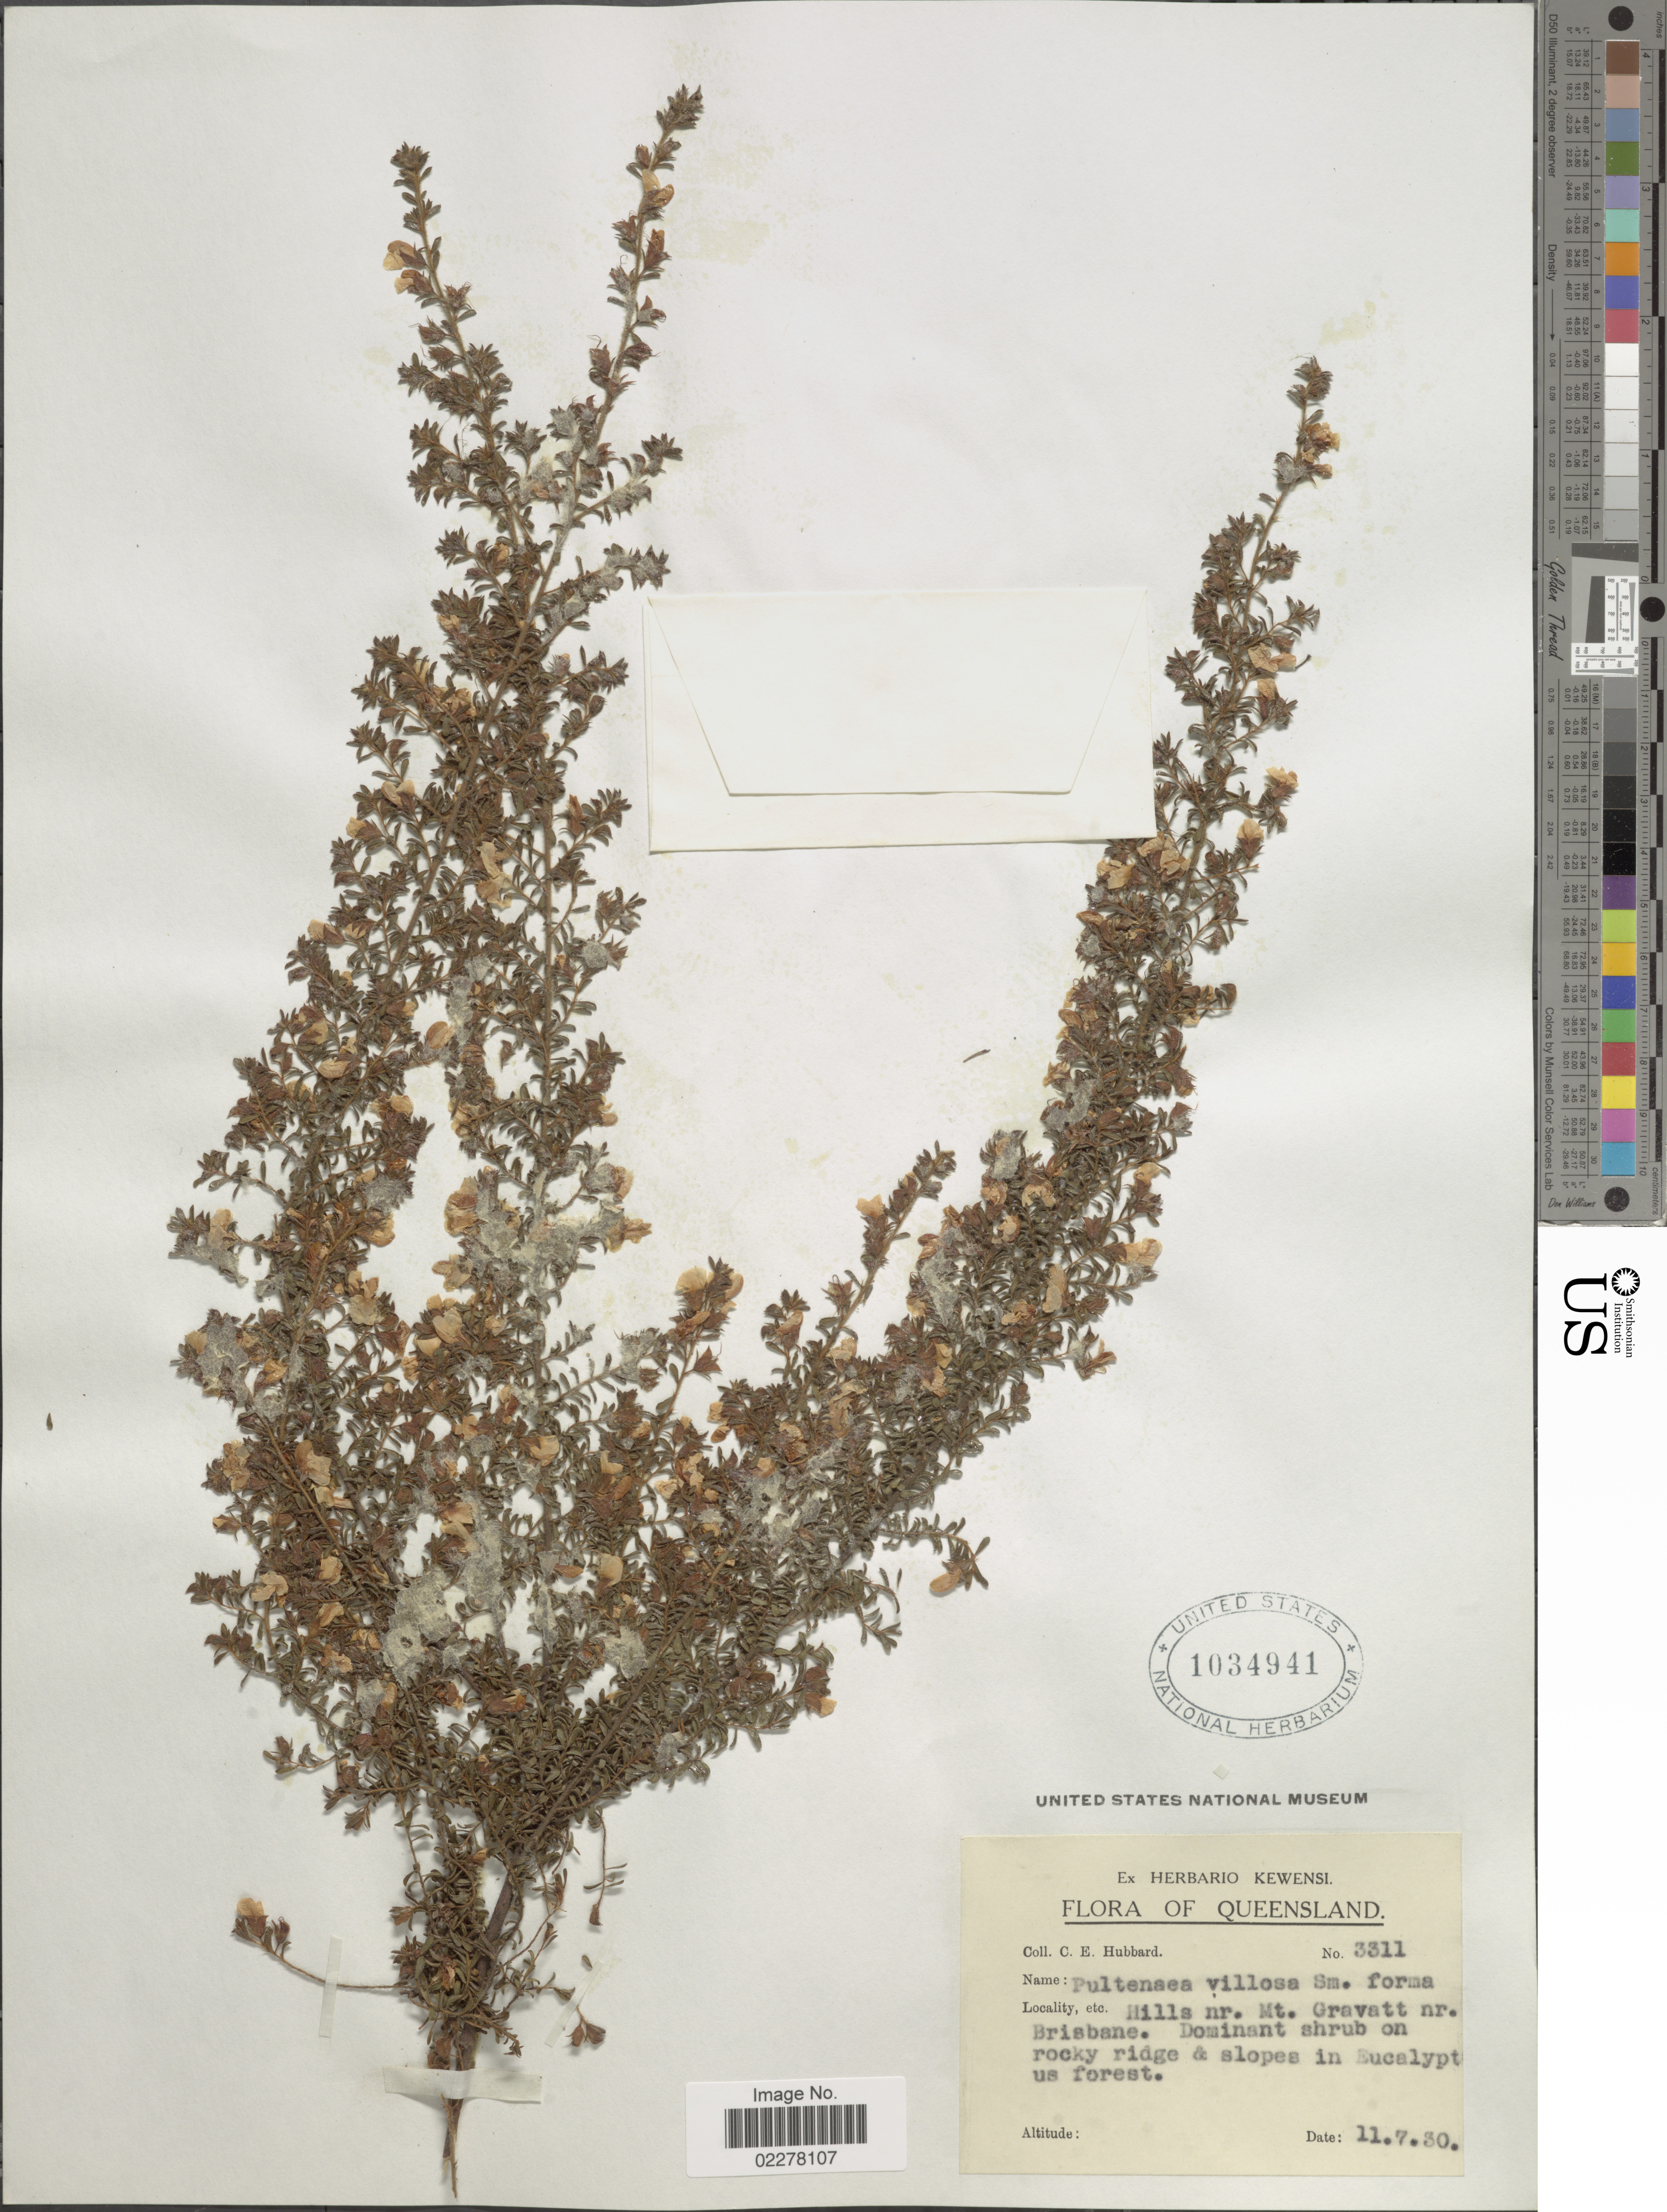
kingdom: Plantae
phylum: Tracheophyta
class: Magnoliopsida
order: Fabales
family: Fabaceae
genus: Pultenaea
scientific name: Pultenaea villosa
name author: Willd.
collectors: C. E. Hubbard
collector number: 3311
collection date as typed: Transcribed d/m/y: 11/7/30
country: Australia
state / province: Queensland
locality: Hills nr. Mt. Gravatt nr. Brisbane.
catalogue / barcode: US 1034941